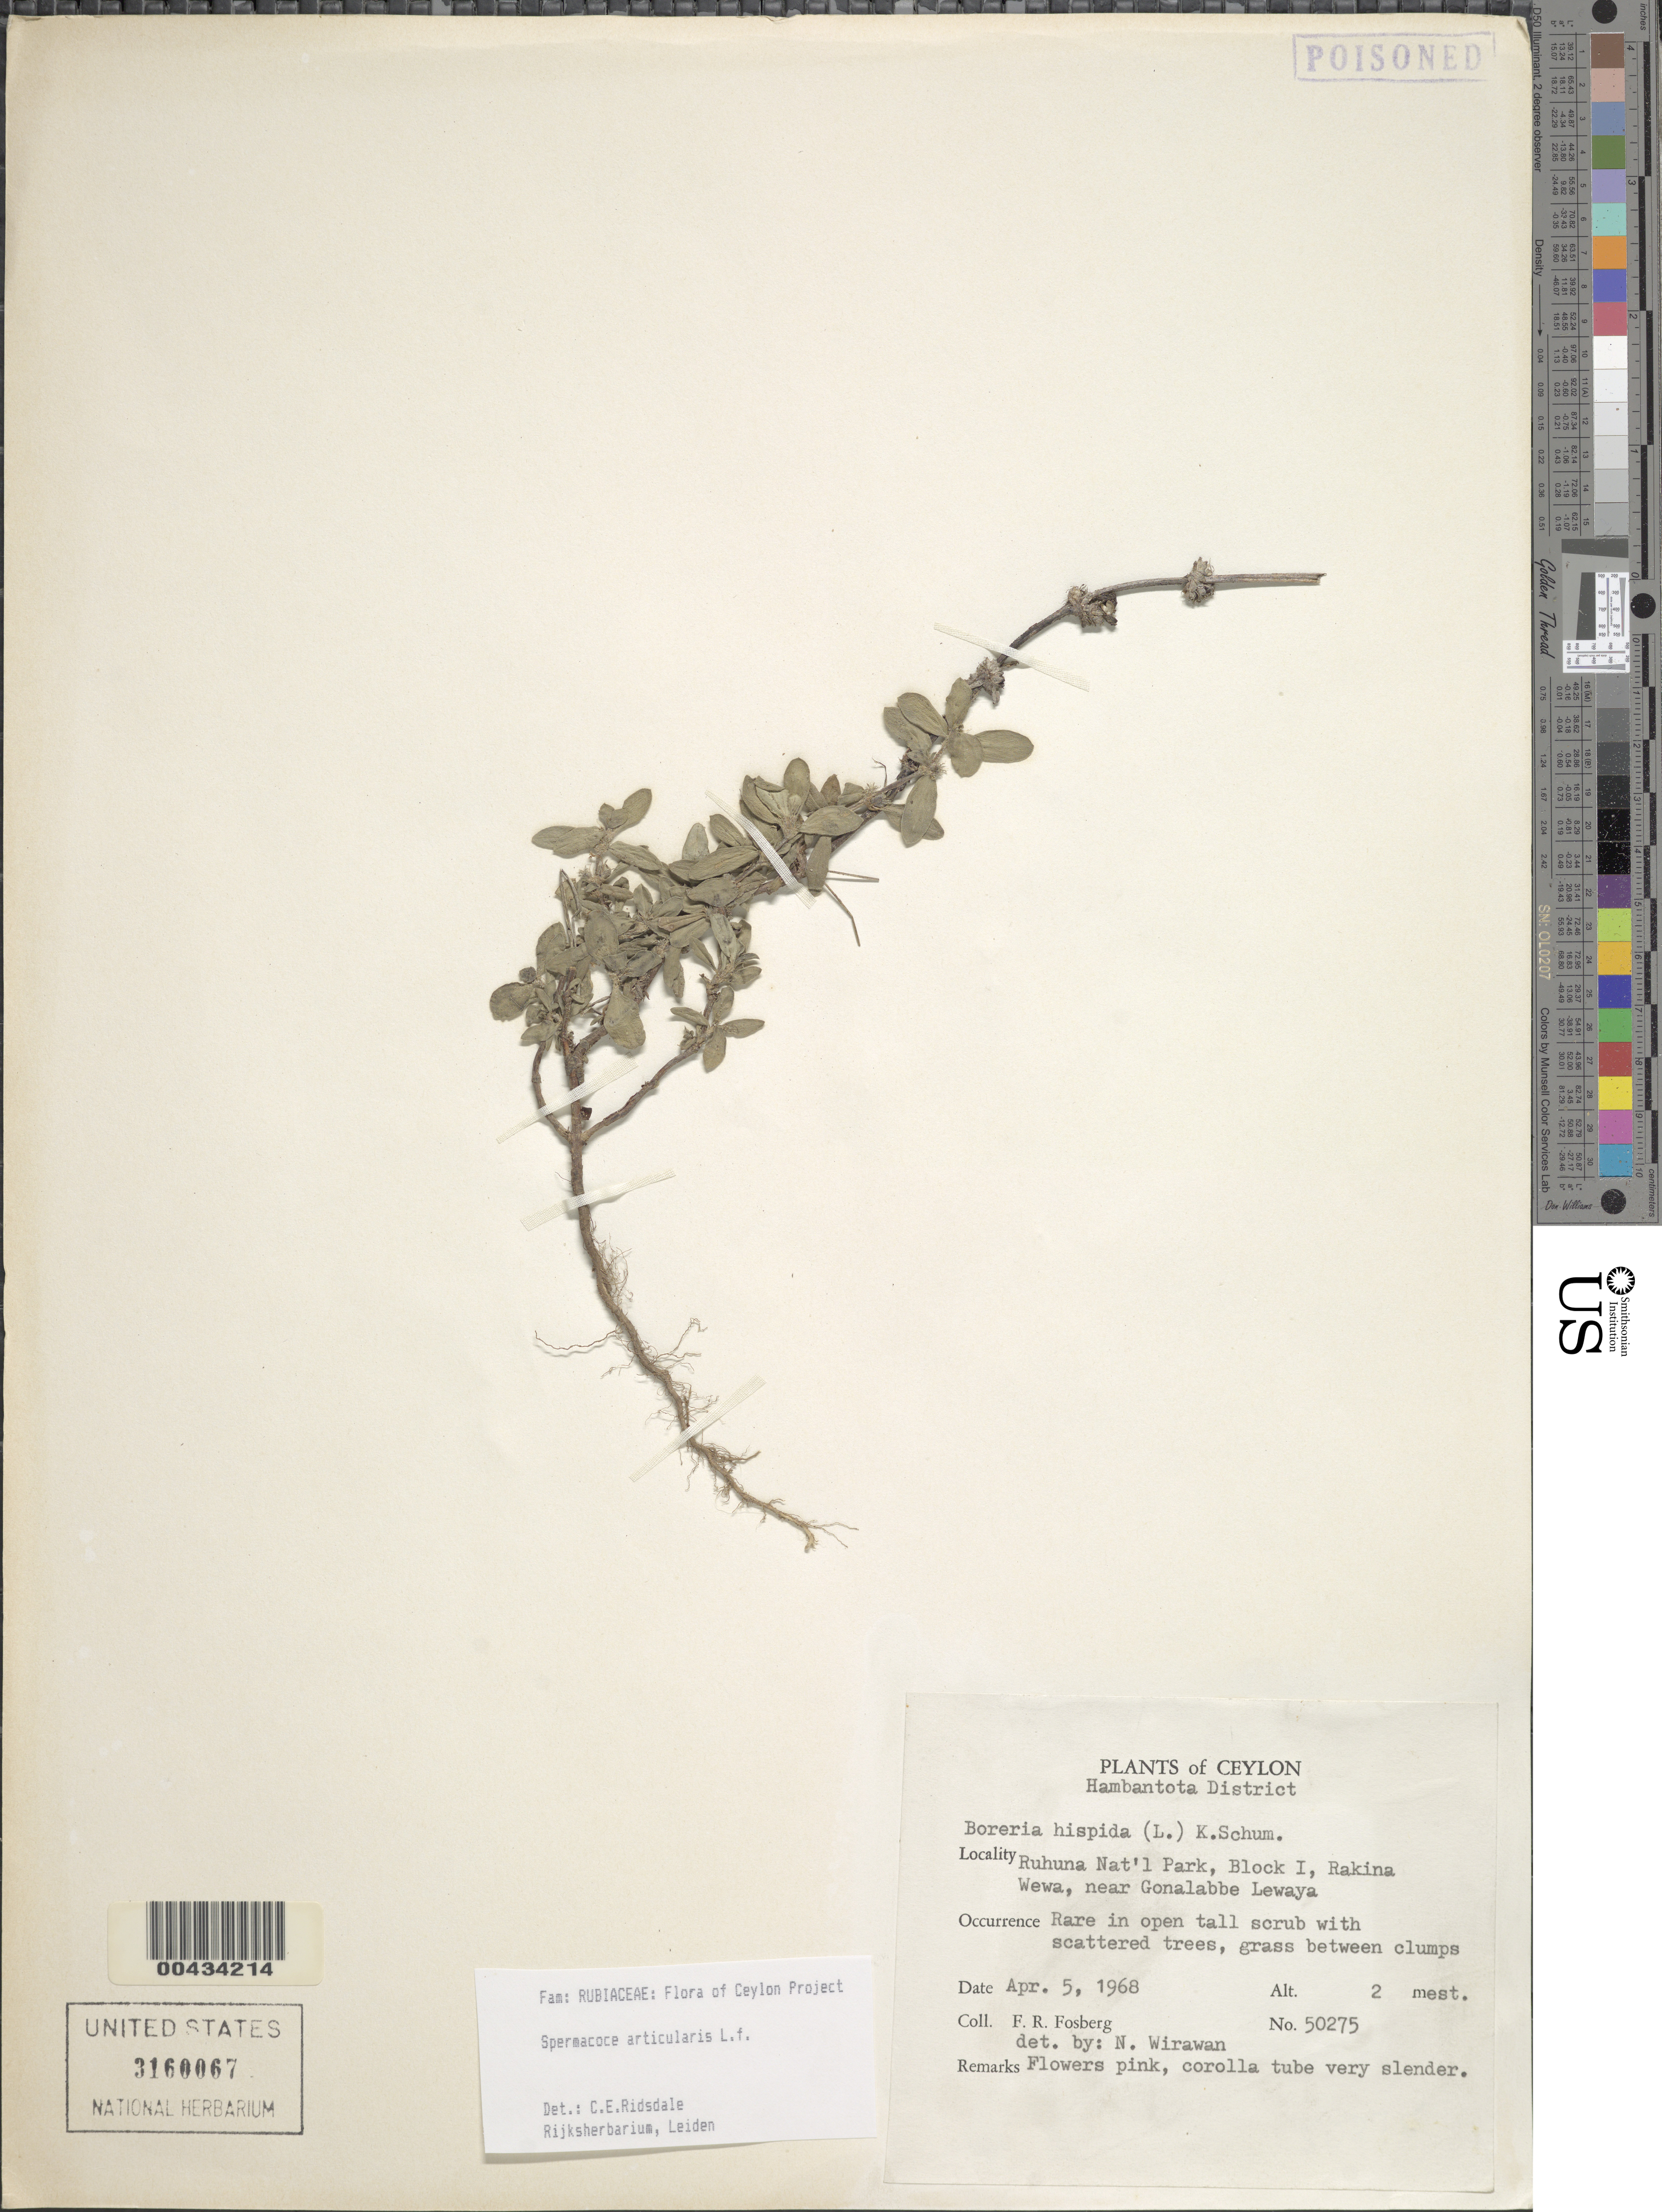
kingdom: Plantae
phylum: Tracheophyta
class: Magnoliopsida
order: Gentianales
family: Rubiaceae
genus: Spermacoce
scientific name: Spermacoce articularis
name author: L. f.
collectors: F. R. Fosberg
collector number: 50275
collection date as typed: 05 Apr 1968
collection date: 1968-04-05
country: Sri Lanka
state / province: Southern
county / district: Hambantota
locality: Ruhuna Natl Park, Block I, Rakina Wewa, near Gonalabbe, Lewaya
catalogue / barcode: US 3160067